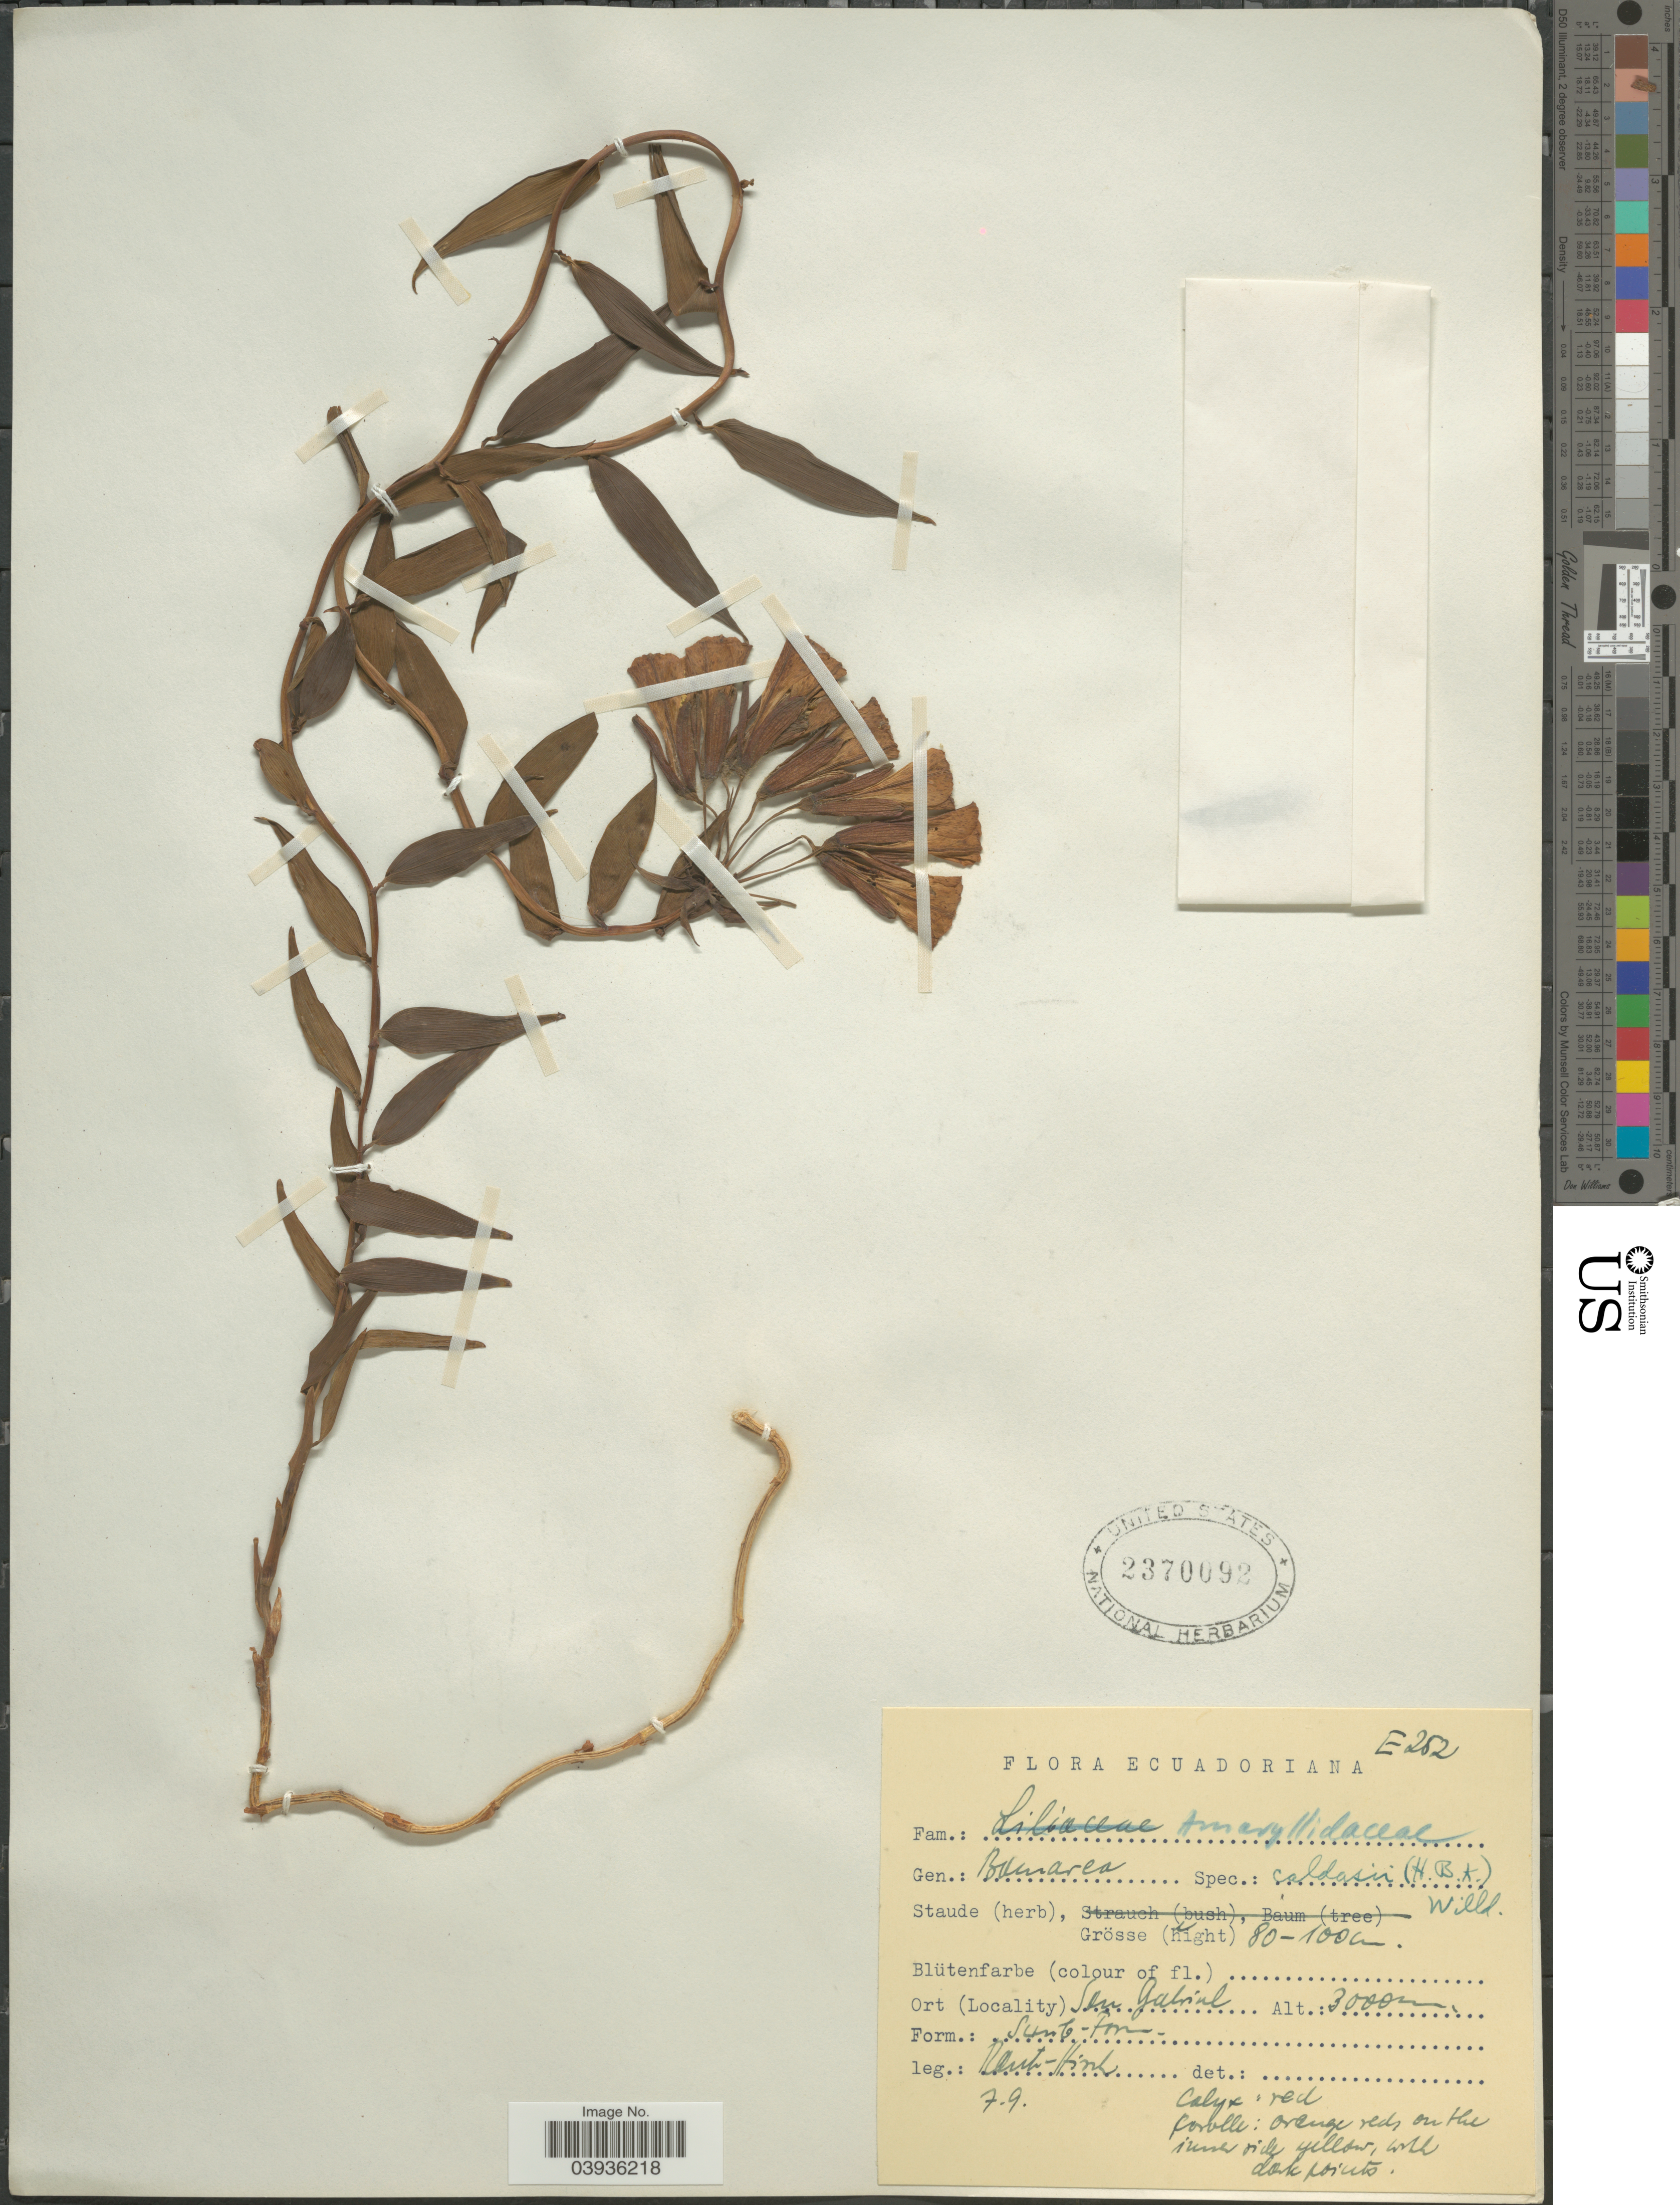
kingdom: Plantae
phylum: Tracheophyta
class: Liliopsida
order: Liliales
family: Alstroemeriaceae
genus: Bomarea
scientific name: Bomarea caldasii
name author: (Kunth) Asch. & Graebener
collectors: -. Rauh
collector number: E252*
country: Ecuador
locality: San Gabriel.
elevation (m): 3000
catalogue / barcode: US 2370092